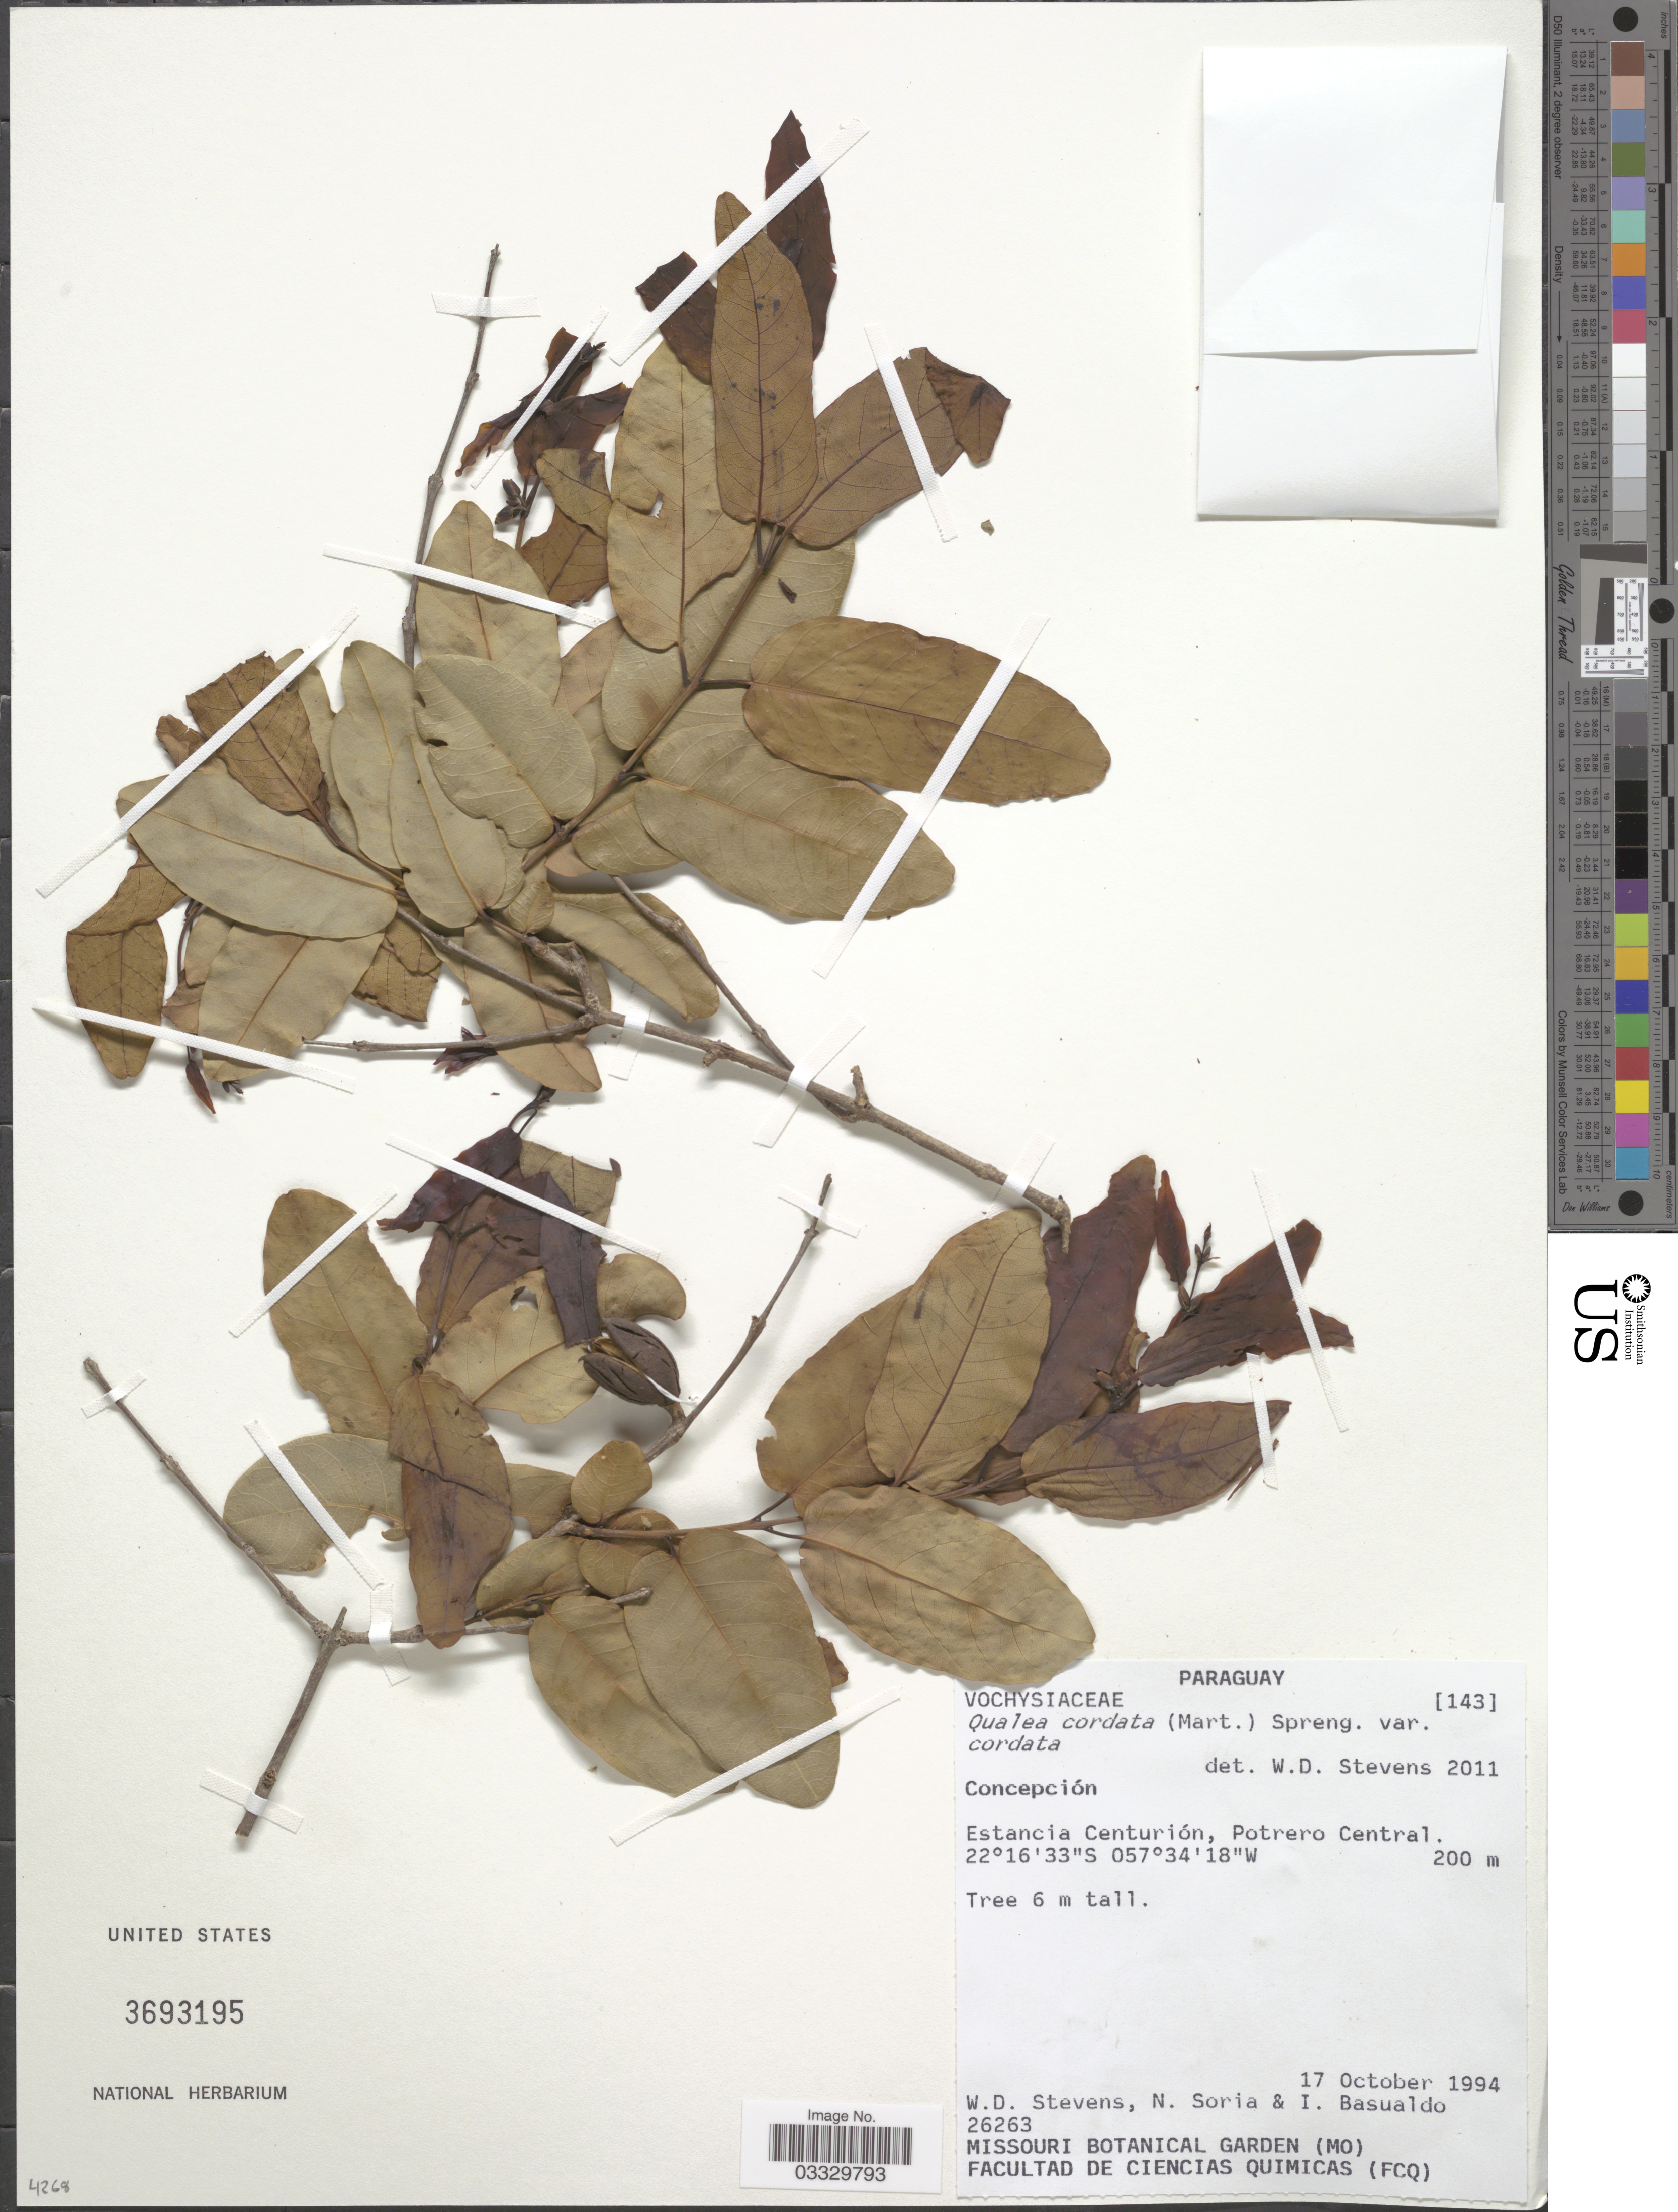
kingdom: Plantae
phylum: Tracheophyta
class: Magnoliopsida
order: Myrtales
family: Vochysiaceae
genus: Qualea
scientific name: Qualea cordata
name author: Spreng.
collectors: W. D. Stevens, N. Soria & I. Basualdo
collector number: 26263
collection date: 1944-10-17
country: Paraguay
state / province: Concepcion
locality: Estancia Centurión, Potrero Central.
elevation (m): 200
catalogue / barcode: US 3693195